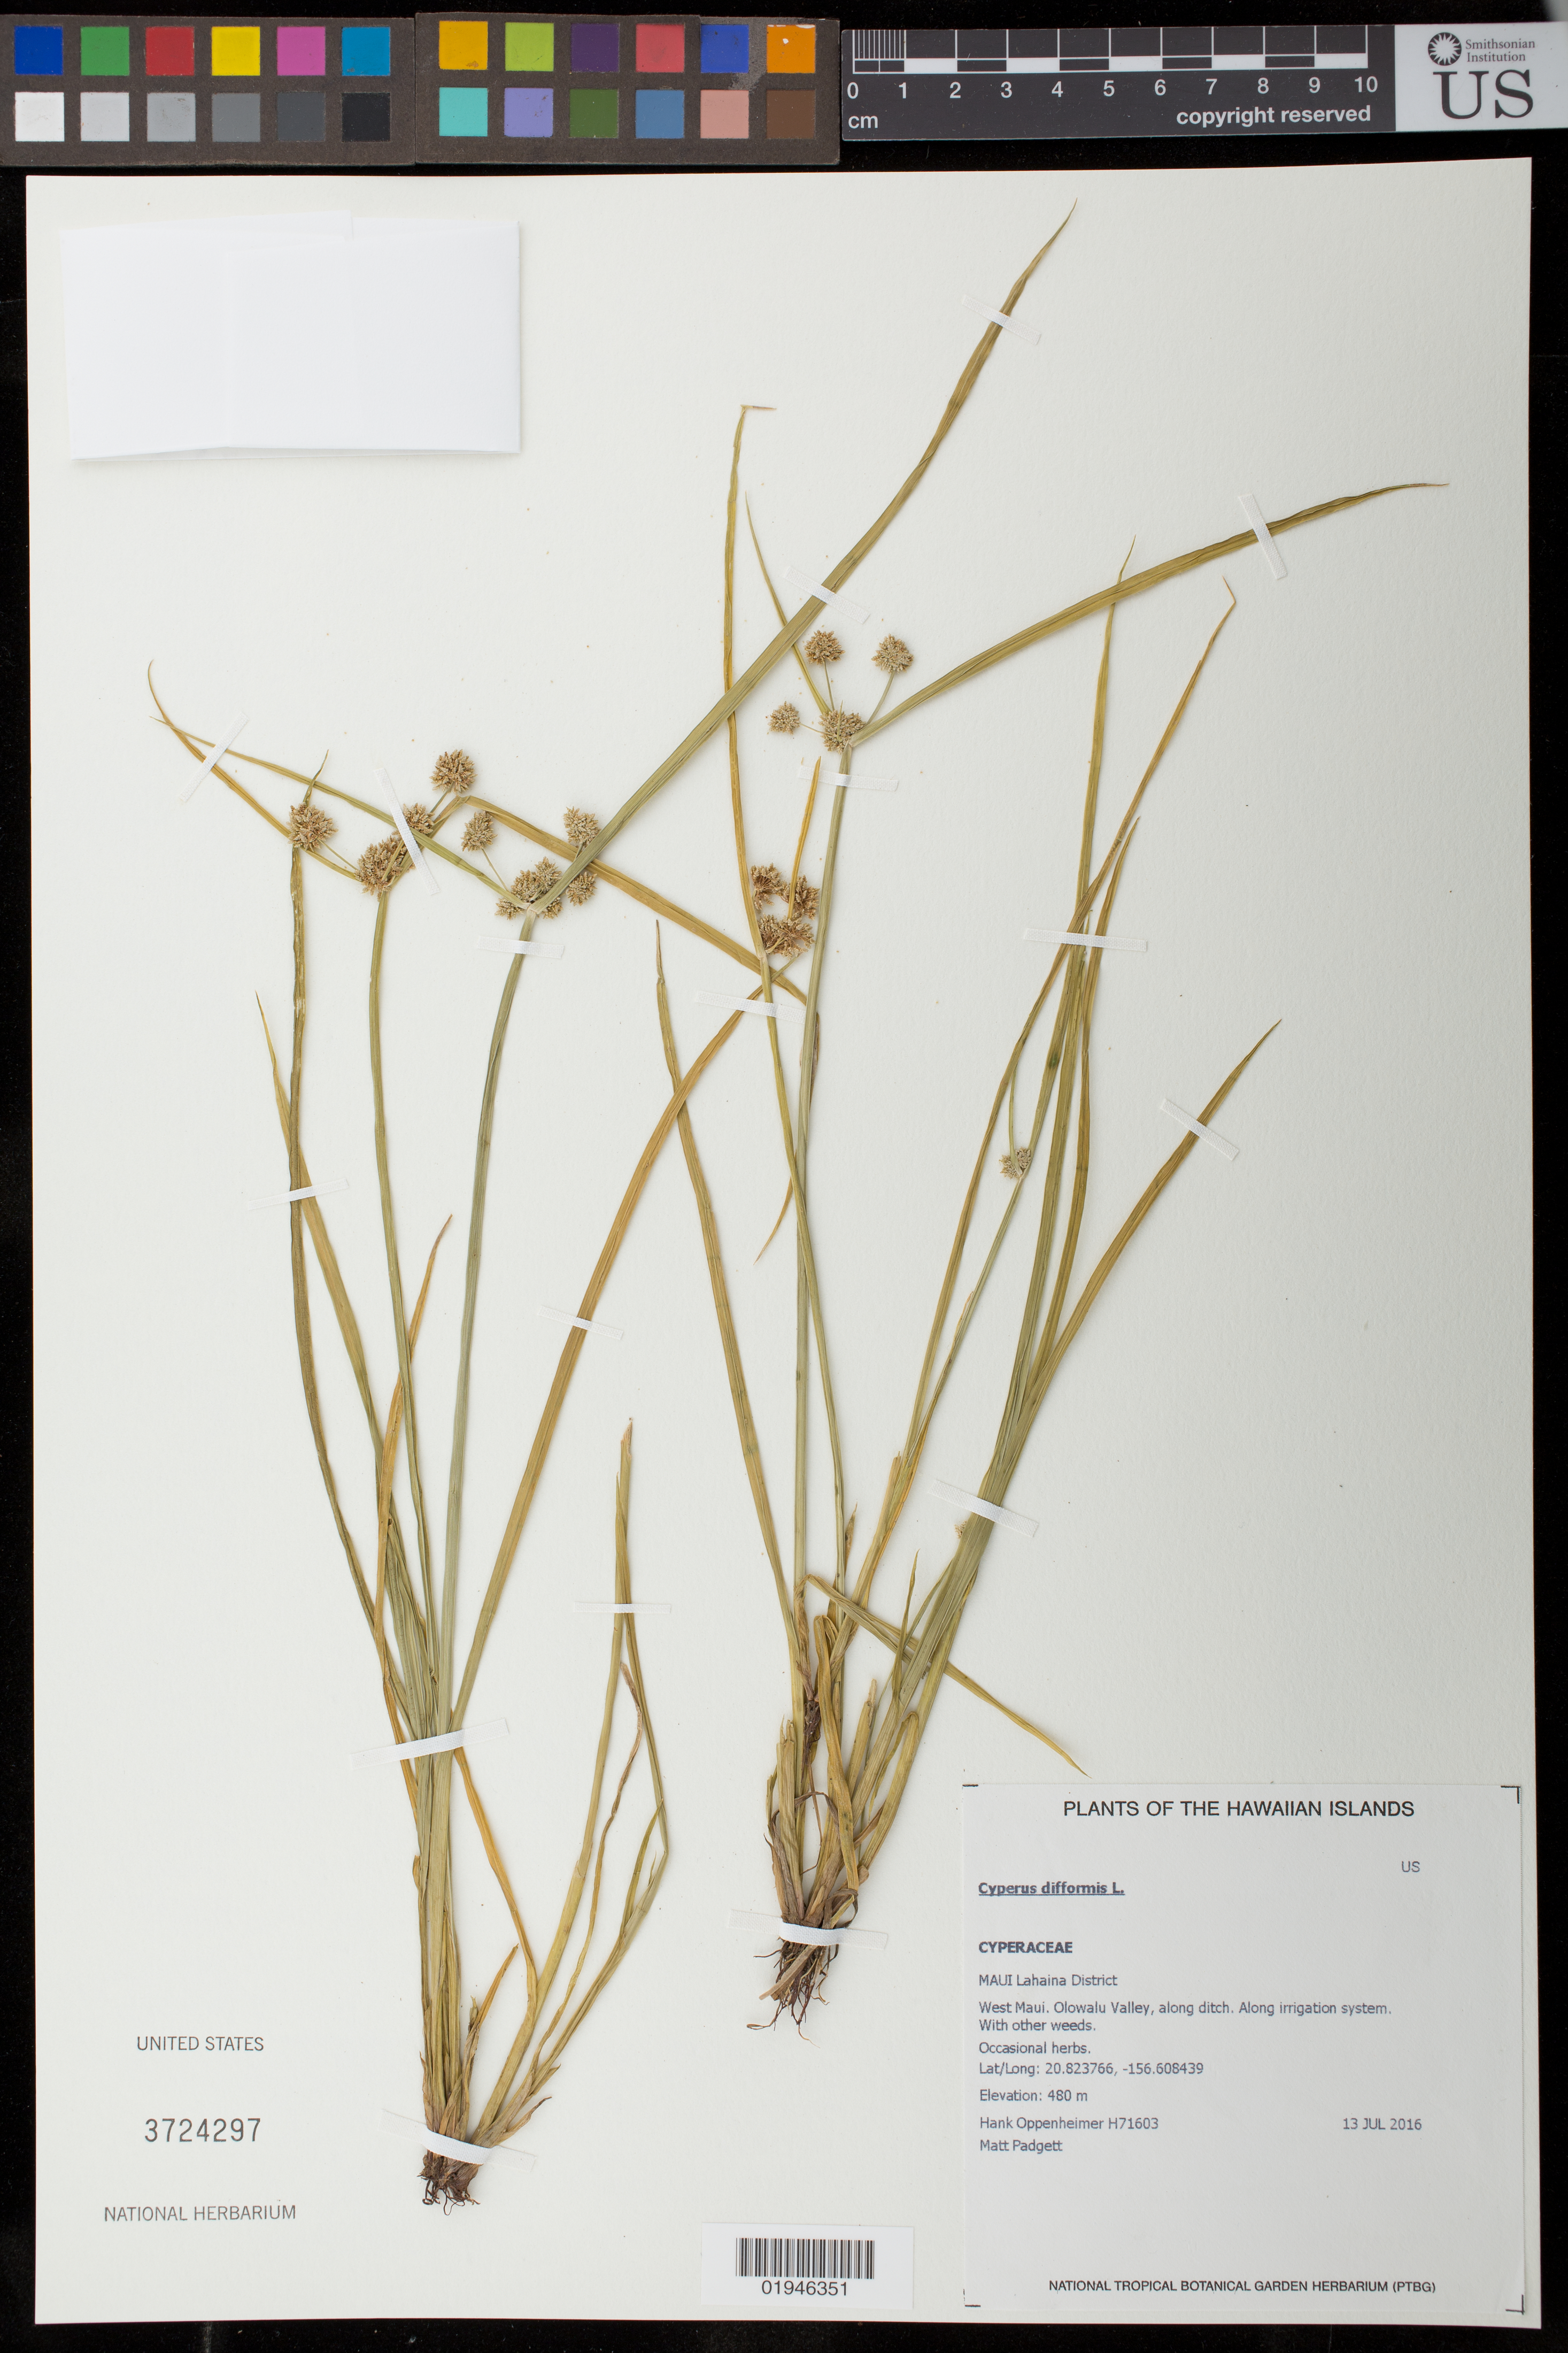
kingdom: Plantae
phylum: Tracheophyta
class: Liliopsida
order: Poales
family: Cyperaceae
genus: Cyperus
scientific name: Cyperus difformis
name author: L.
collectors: H. L. Oppenheimer & M. Padgett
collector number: H71603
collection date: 2016-06-13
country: United States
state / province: Hawaii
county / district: Maui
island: Maui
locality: West Maui, Lahaina District, Olowalu Valley, along ditch.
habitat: Along irrigation system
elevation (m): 480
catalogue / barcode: US 3724297